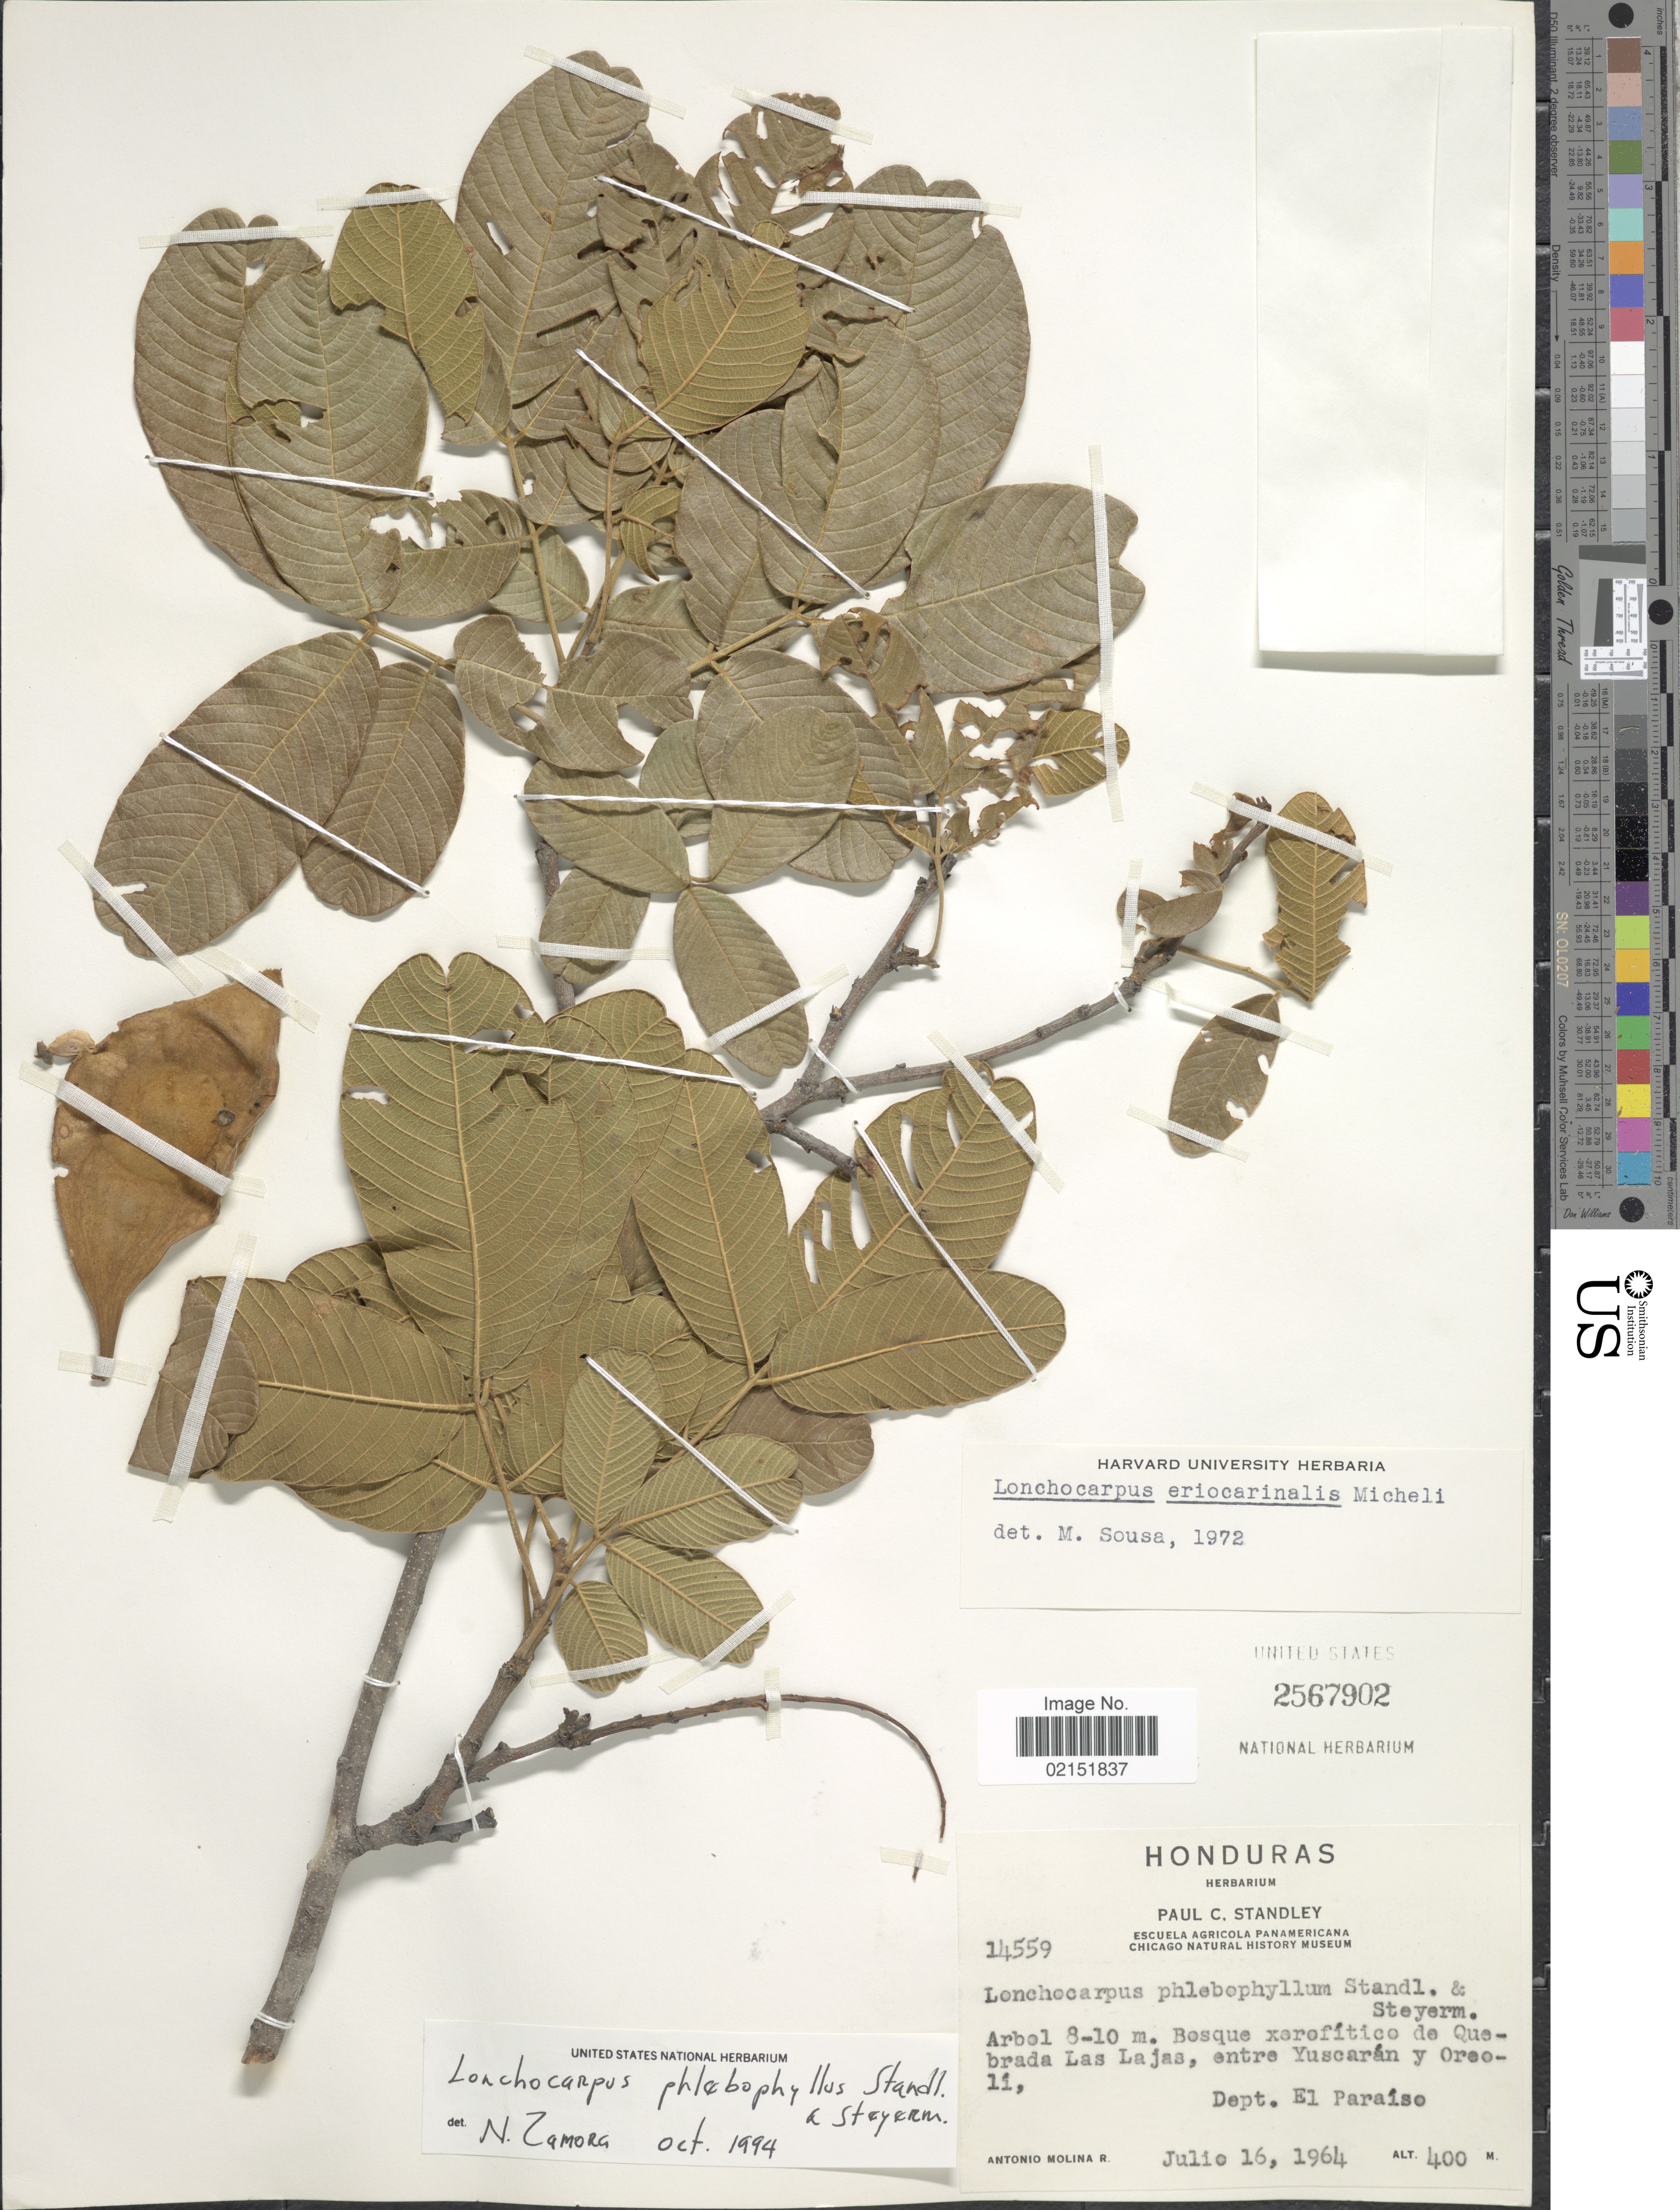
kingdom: Plantae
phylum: Tracheophyta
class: Magnoliopsida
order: Fabales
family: Fabaceae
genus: Lonchocarpus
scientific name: Lonchocarpus phlebophyllus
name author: Standl. & Steyerm.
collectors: A. Molina R.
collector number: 14559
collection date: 1964-07-16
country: Honduras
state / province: El Paraíso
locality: Bosque xerofitico de Quberada Las Lajas, entre Yuscaran y Oreoli, dept. El Paraiso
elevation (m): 400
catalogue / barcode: US 2567902